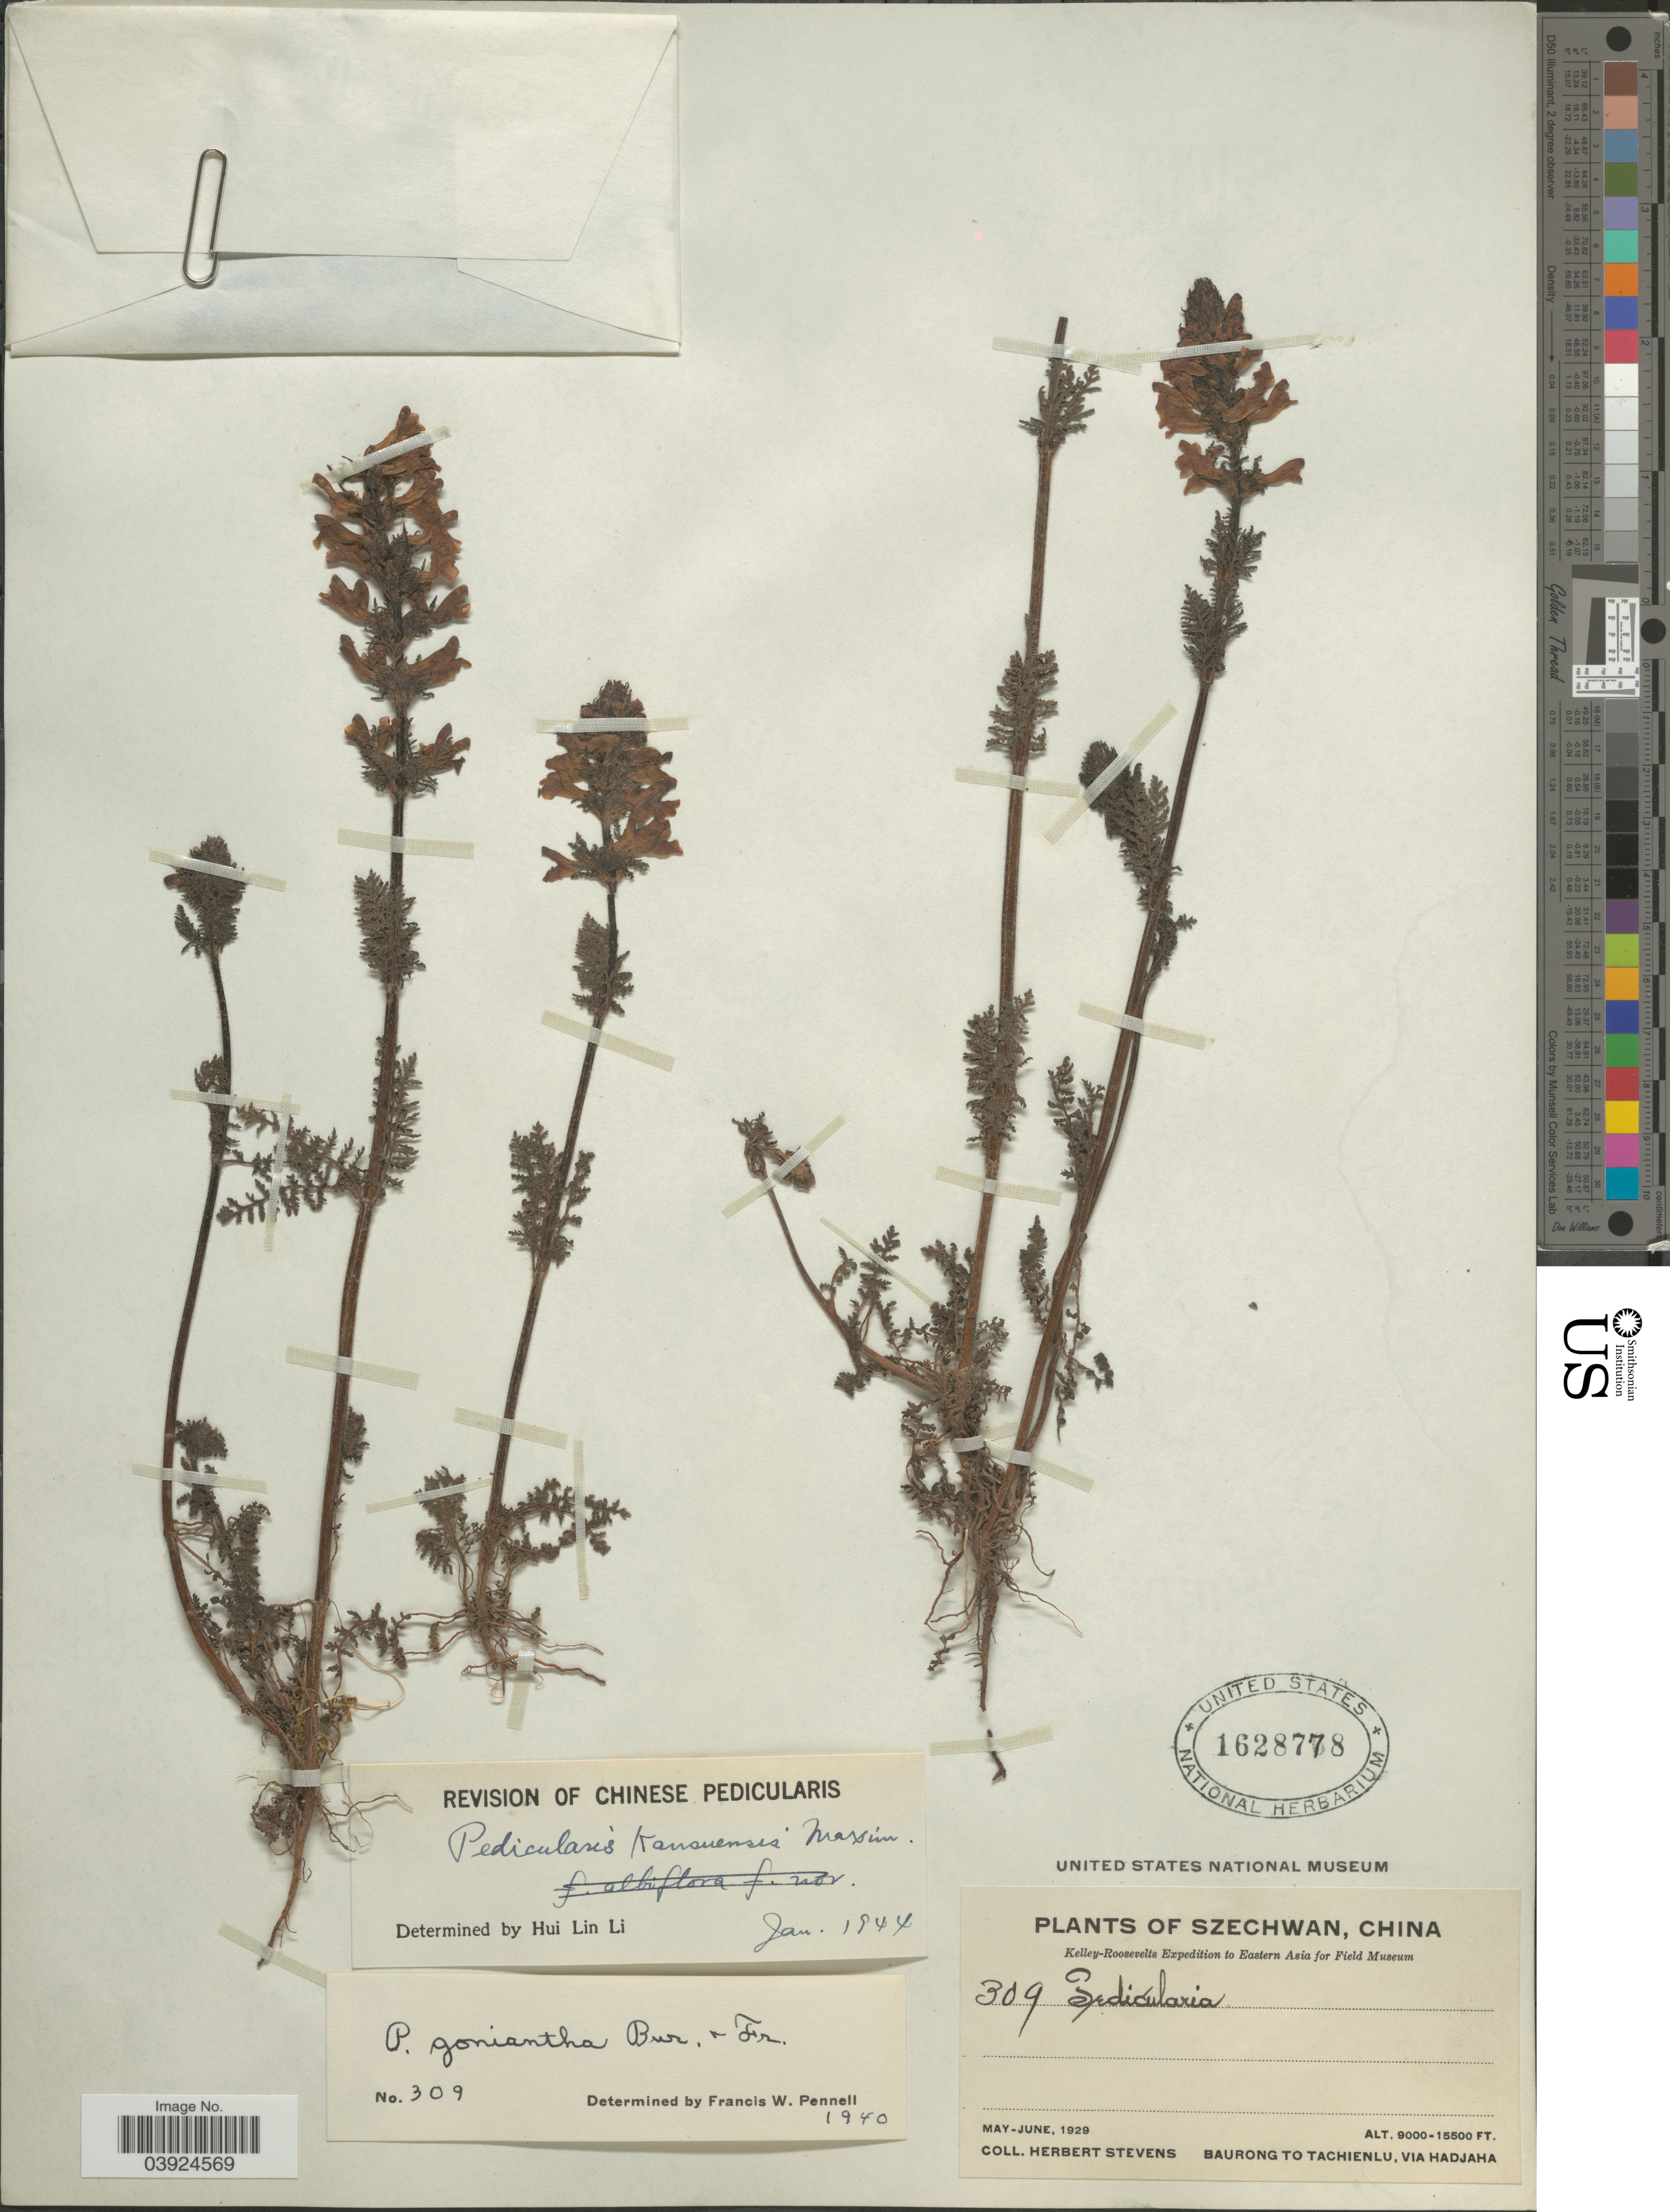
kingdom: Plantae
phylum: Tracheophyta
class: Magnoliopsida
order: Lamiales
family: Orobanchaceae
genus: Pedicularis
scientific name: Pedicularis kansuensis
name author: Maxim.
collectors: H. Stevens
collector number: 309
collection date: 1929-05/1929-06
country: China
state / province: Sichuan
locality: Szechwan. Baurong to Tachienlu, via Hadjaha.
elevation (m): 2743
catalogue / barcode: US 1628778